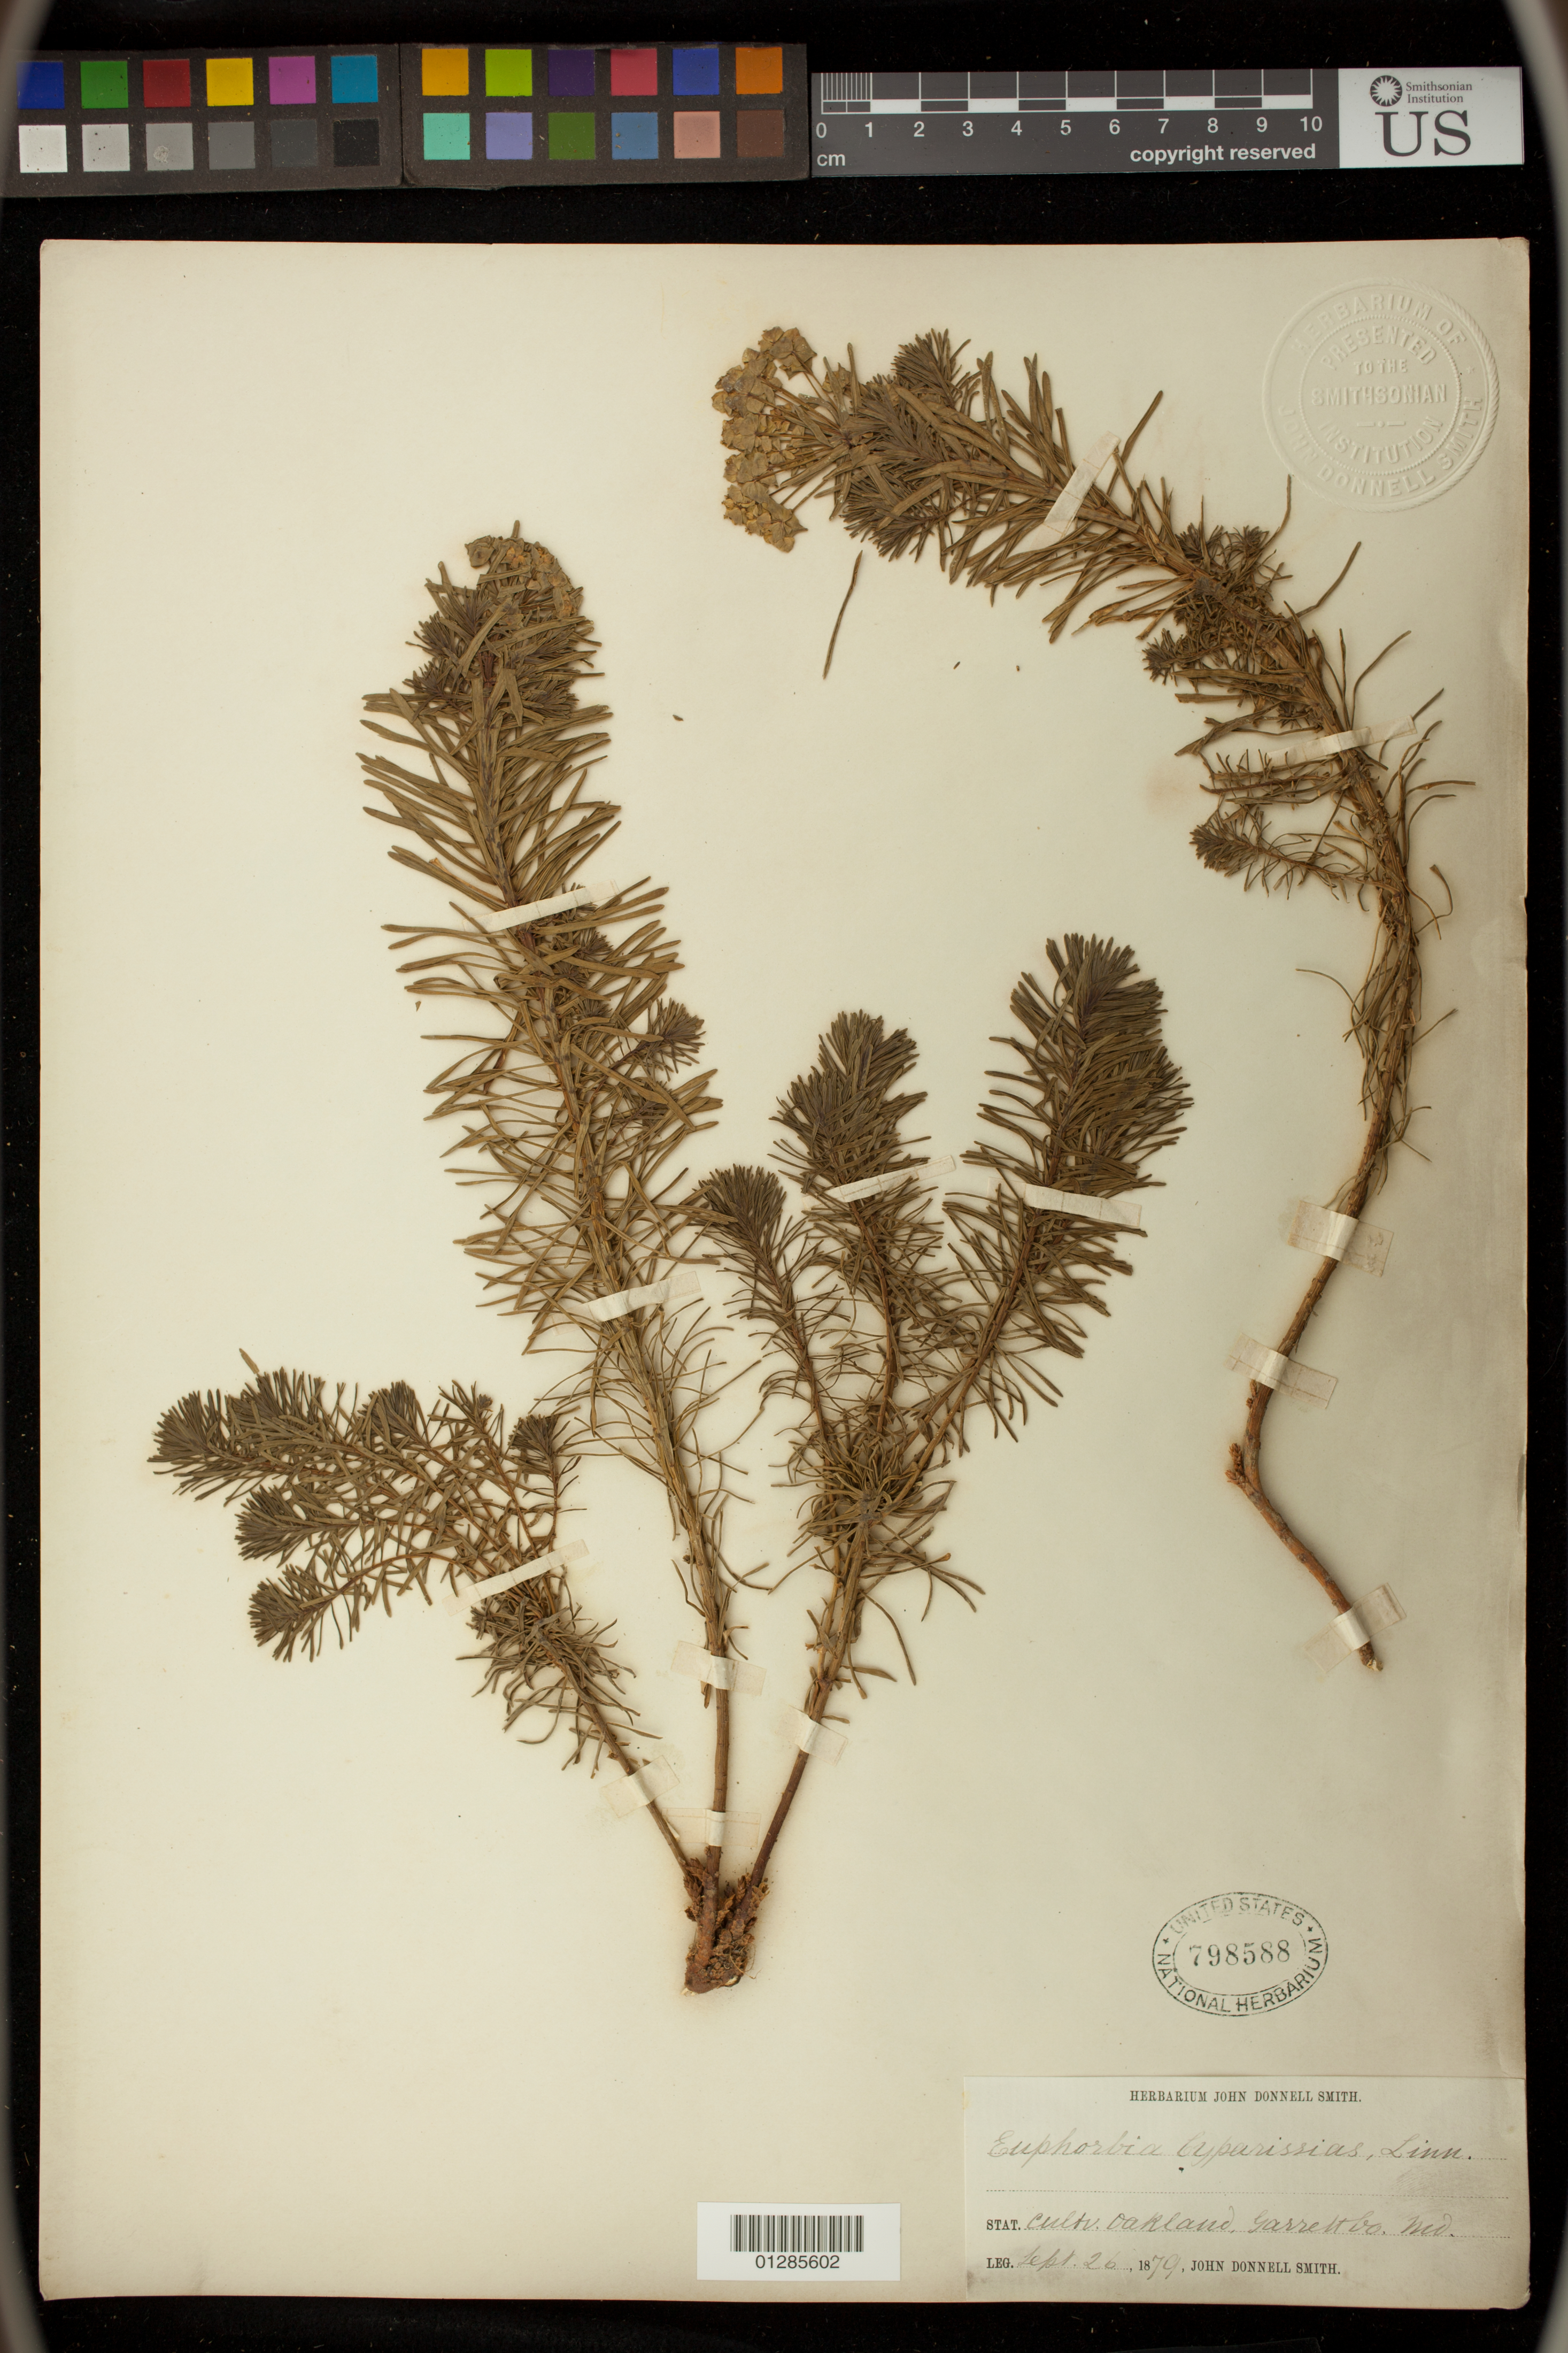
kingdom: Plantae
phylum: Tracheophyta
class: Magnoliopsida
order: Malpighiales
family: Euphorbiaceae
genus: Euphorbia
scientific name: Euphorbia cyparissias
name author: L.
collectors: J. Donnell Smith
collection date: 1879-09-26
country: United States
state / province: Maryland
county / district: Garrett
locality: Oakland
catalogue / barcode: US 798588